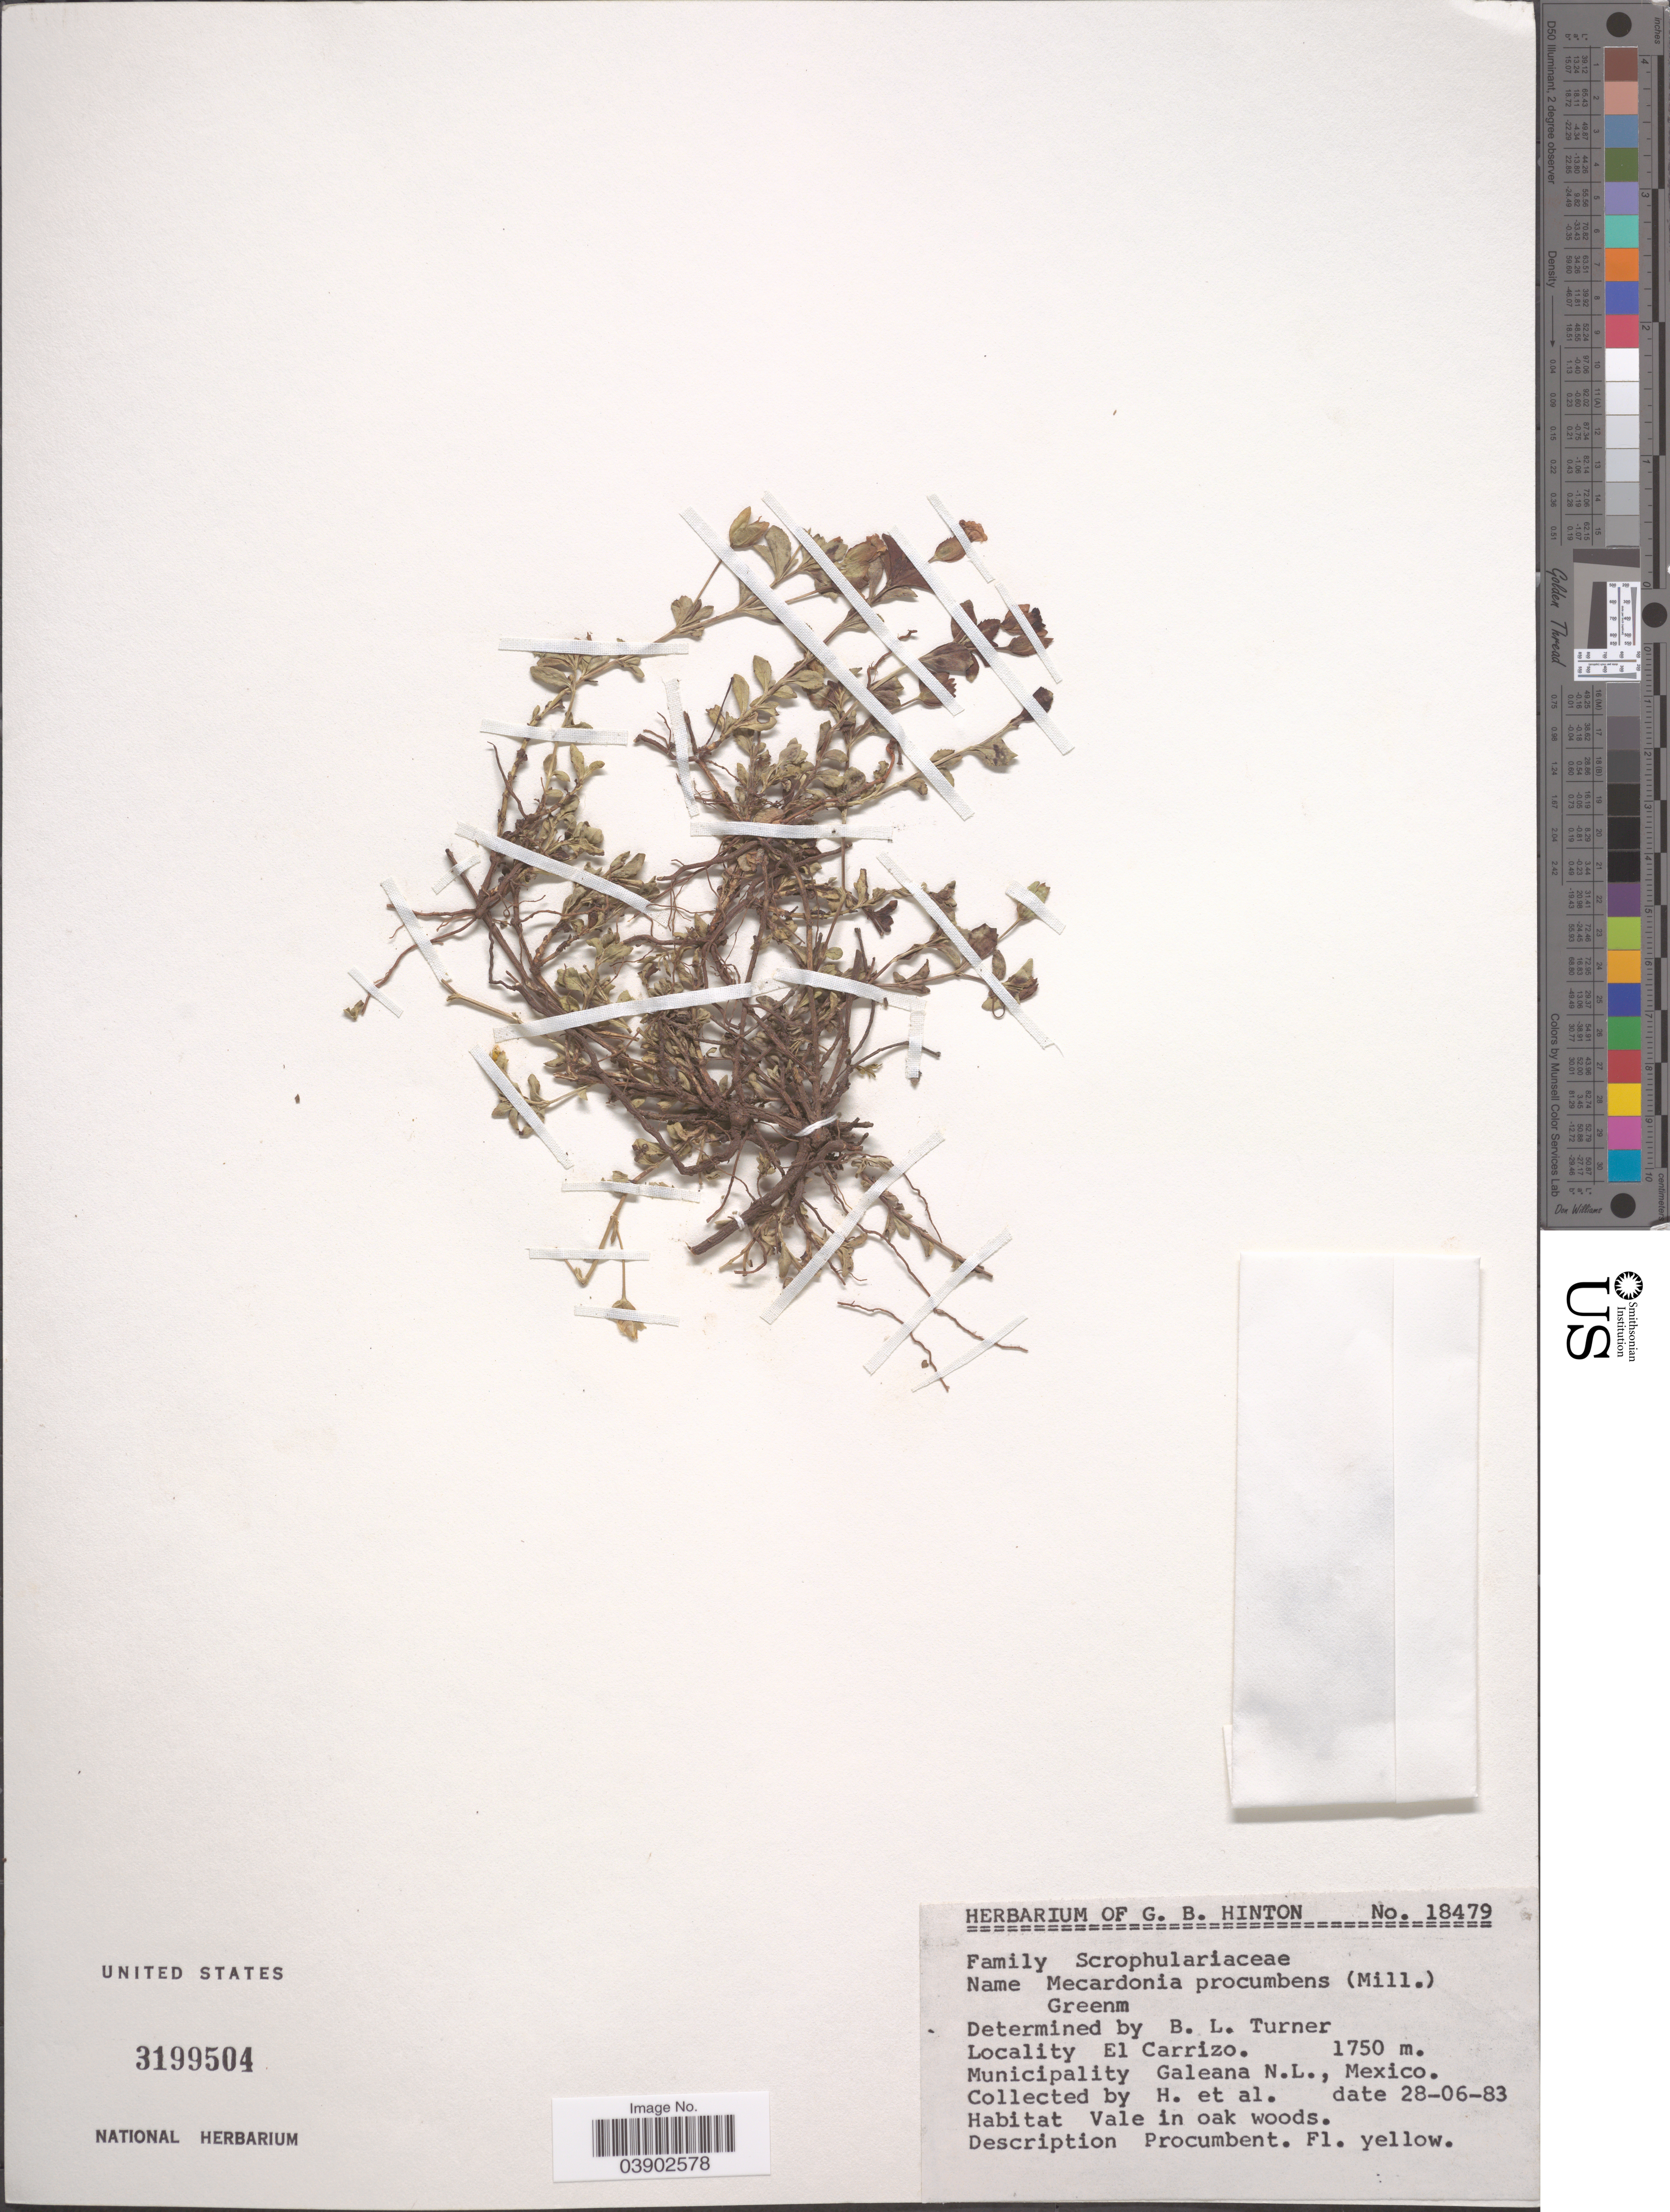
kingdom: Plantae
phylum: Tracheophyta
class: Magnoliopsida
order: Lamiales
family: Plantaginaceae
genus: Mecardonia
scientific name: Mecardonia procumbens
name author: (Mill.) Small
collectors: G. B. Hinton & et al.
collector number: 18479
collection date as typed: Transcribed d/m/y: 28/6/83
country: Mexico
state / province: Nuevo León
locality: El Carrizo. Municipality Galeana.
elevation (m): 1750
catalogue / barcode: US 3199504